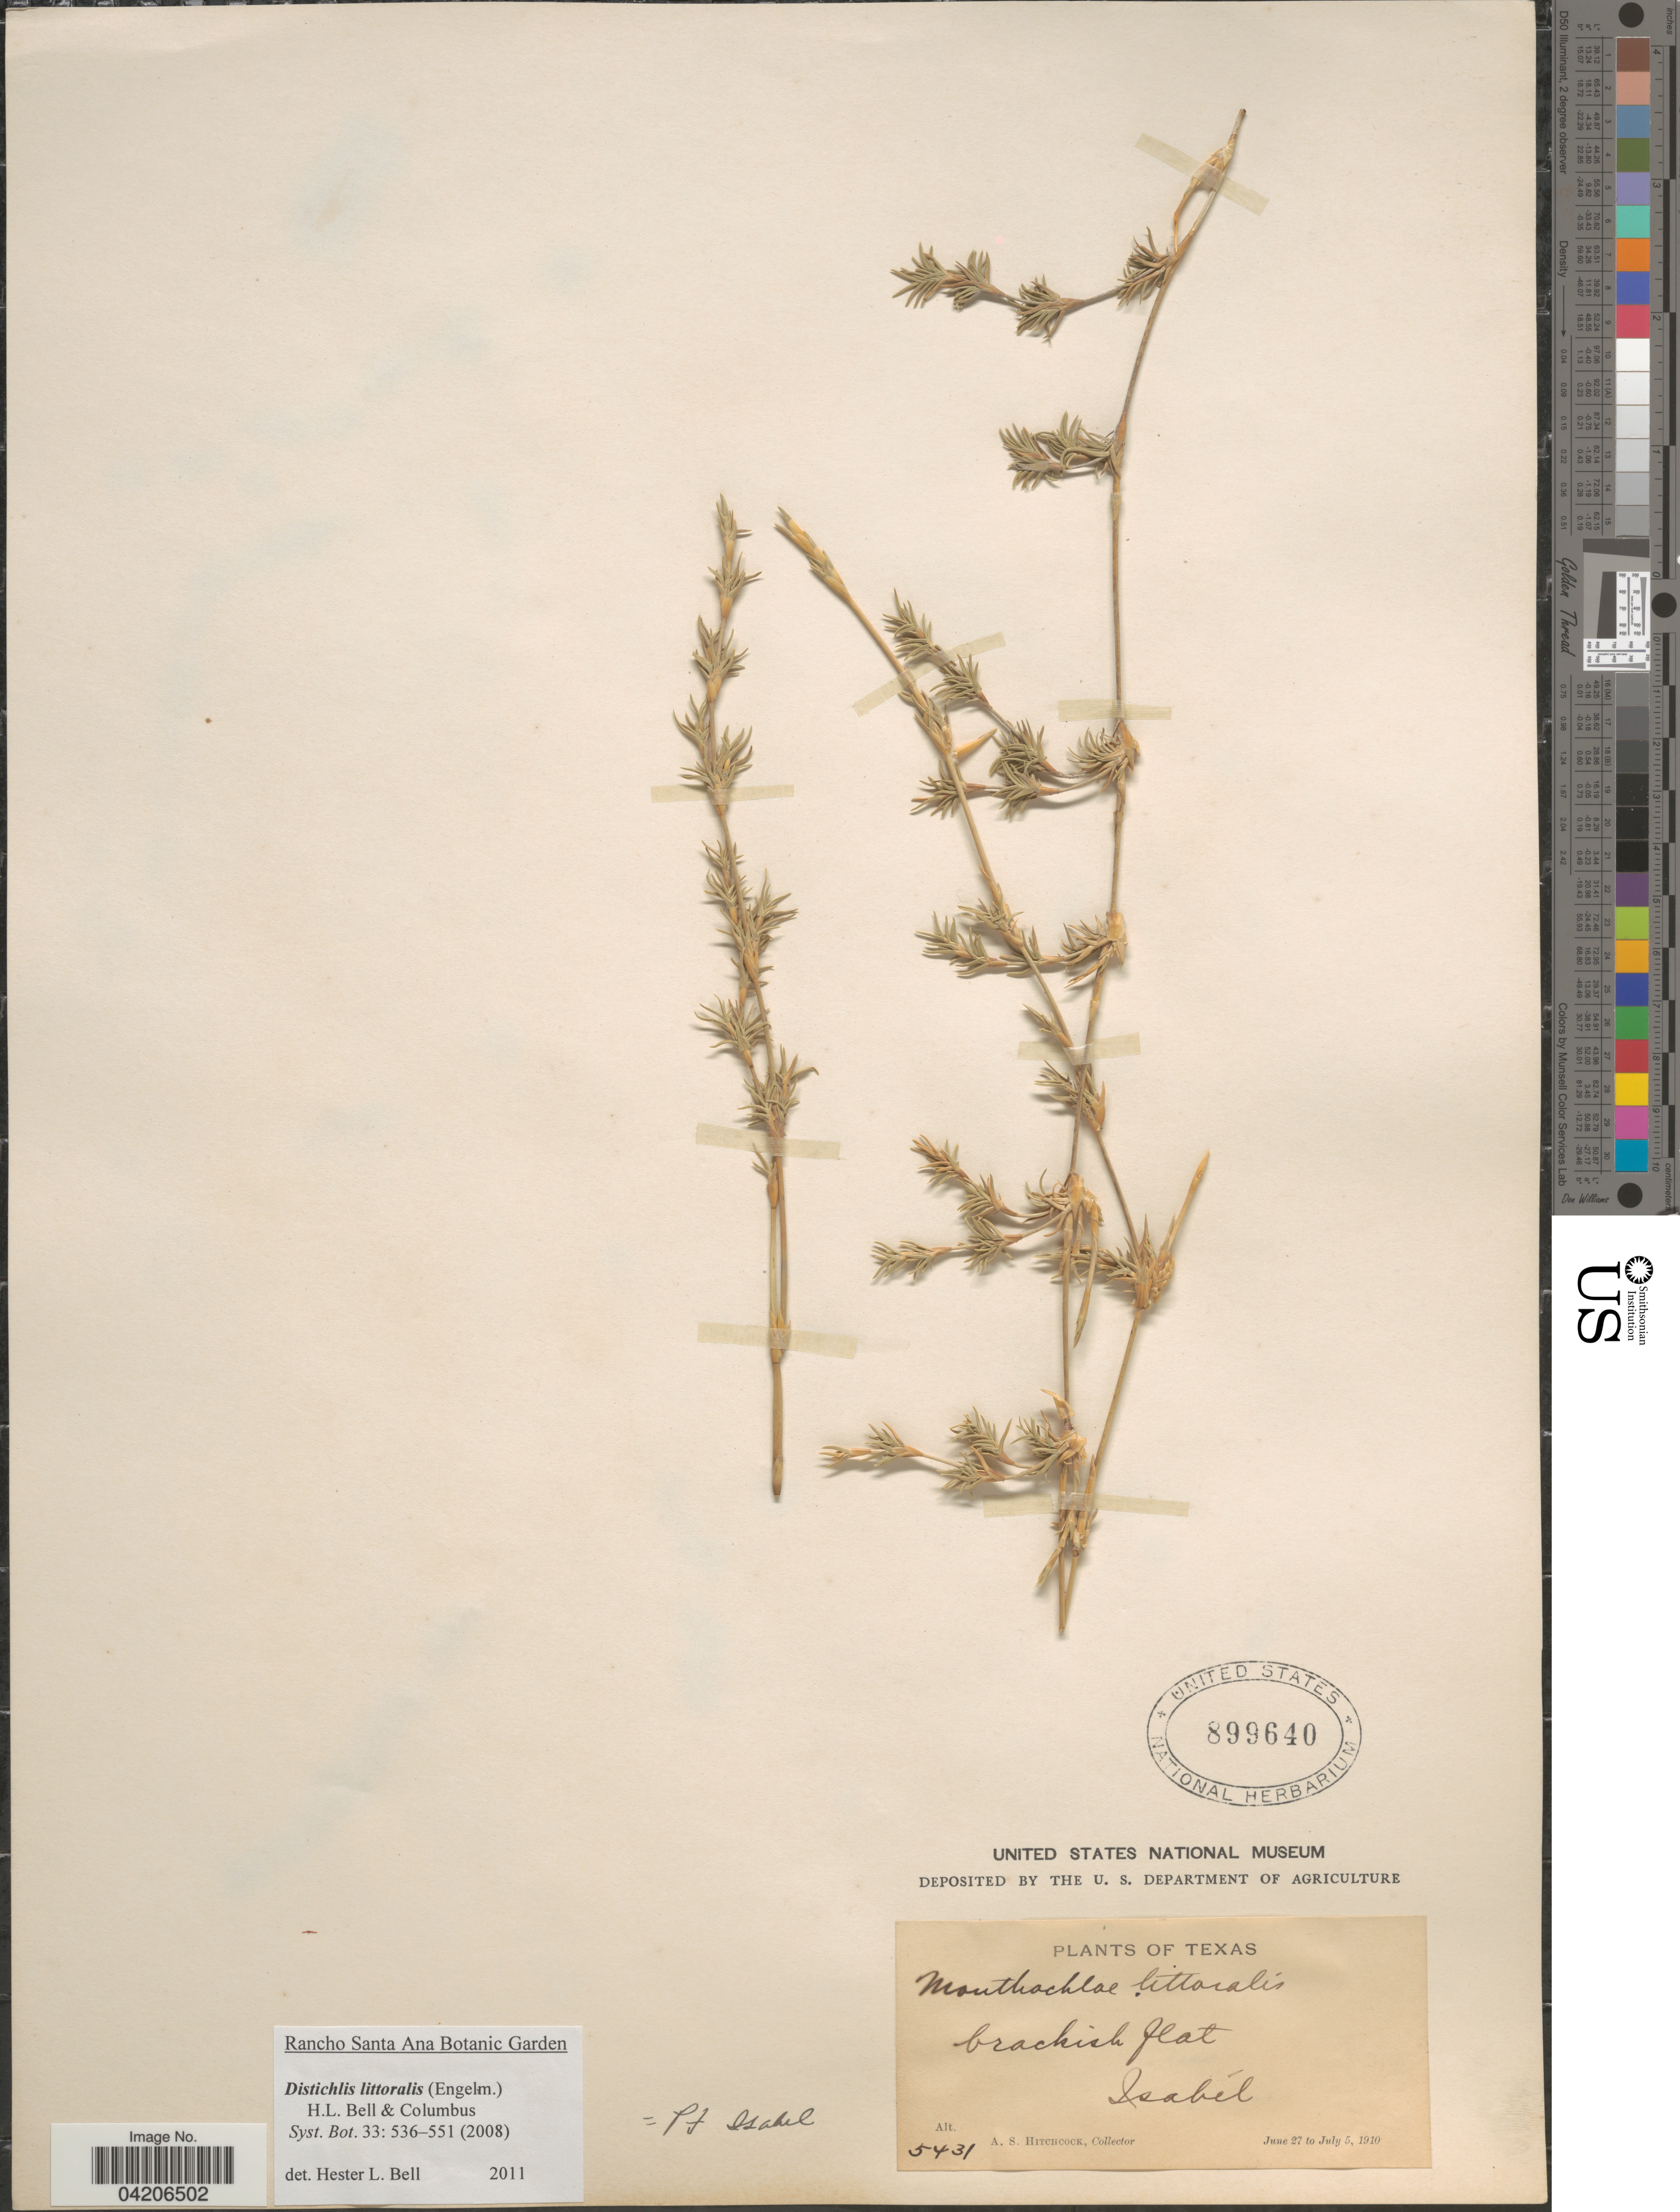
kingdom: Plantae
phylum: Tracheophyta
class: Liliopsida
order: Poales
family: Poaceae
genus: Distichlis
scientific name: Distichlis littoralis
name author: (Engelm.) H.L. Bell & Columbus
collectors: A. S. Hitchcock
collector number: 5431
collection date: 1910-06-27/1910-07-05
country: United States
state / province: Texas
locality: Isabel. Ft Isabel.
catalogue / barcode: US 899640